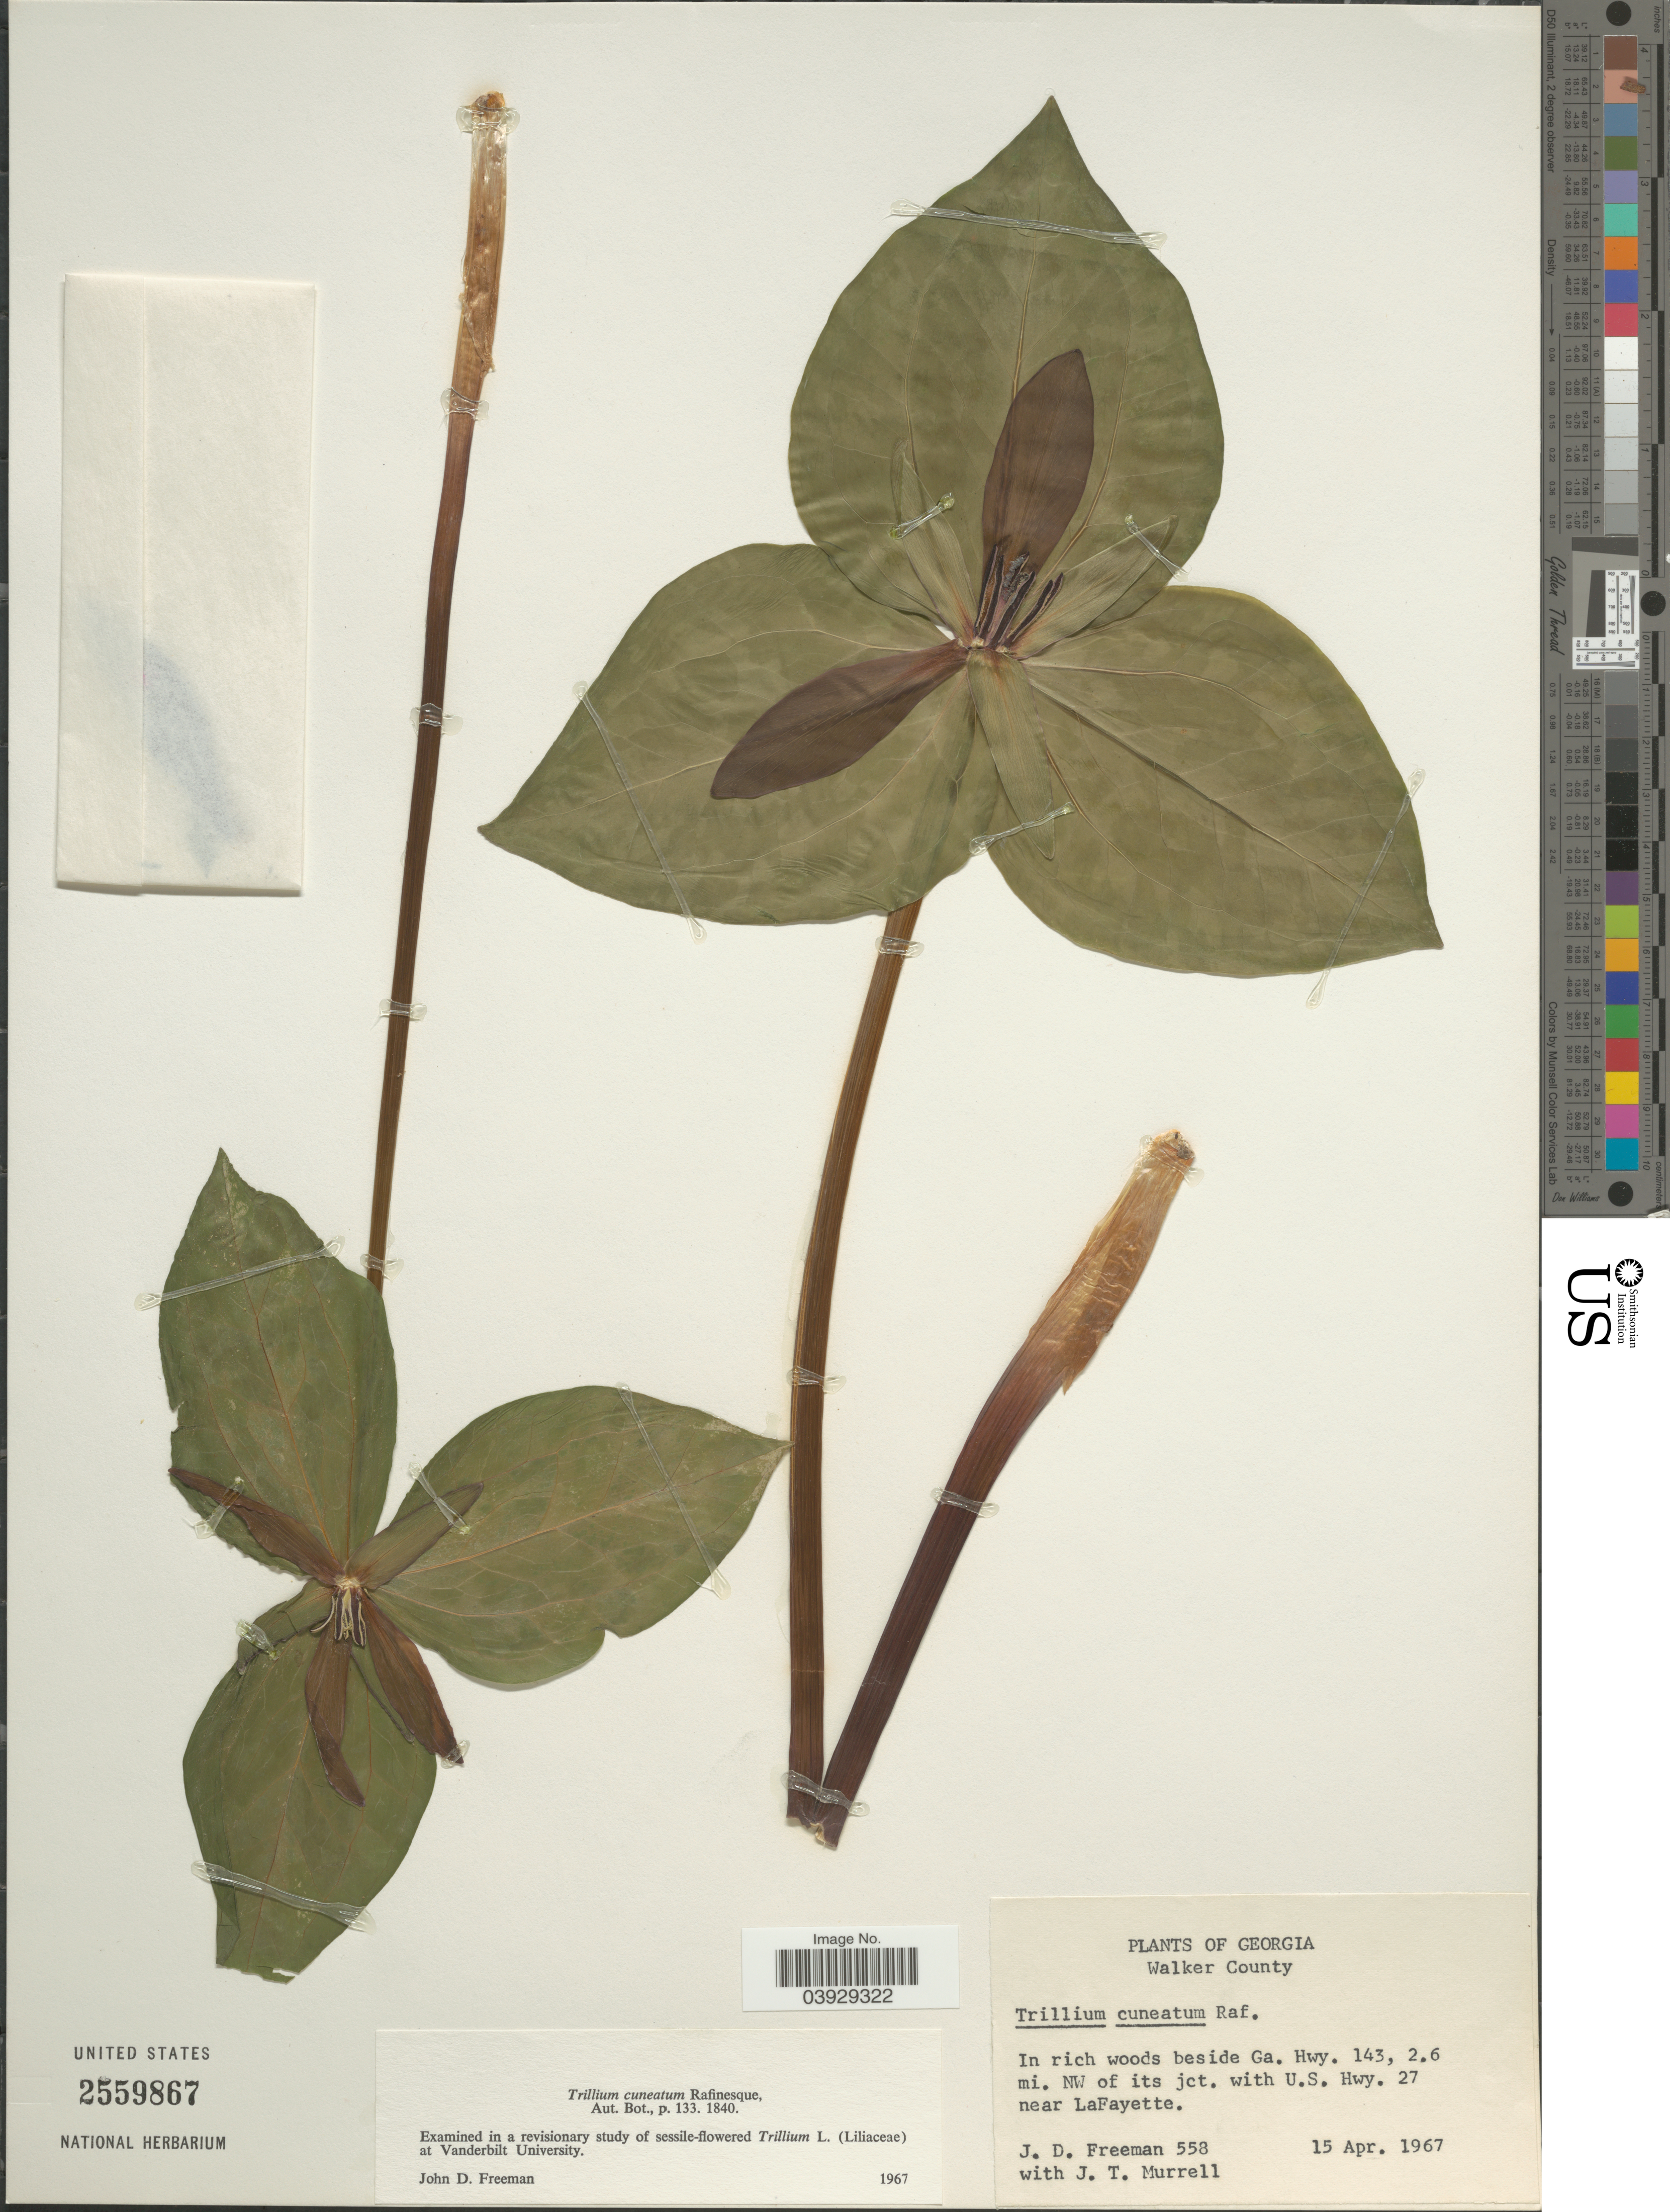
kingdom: Plantae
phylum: Tracheophyta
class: Liliopsida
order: Liliales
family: Melanthiaceae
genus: Trillium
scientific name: Trillium cuneatum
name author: Raf.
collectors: J. Freeman & J. Murrell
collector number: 558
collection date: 1967-04-15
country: United States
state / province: Georgia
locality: Walker County. In rich woods beside Ga. Hwy. 143, 2.6 mi. NW of its jct. with U.S. Hwy. 27 near LaFayette.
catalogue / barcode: US 2559867